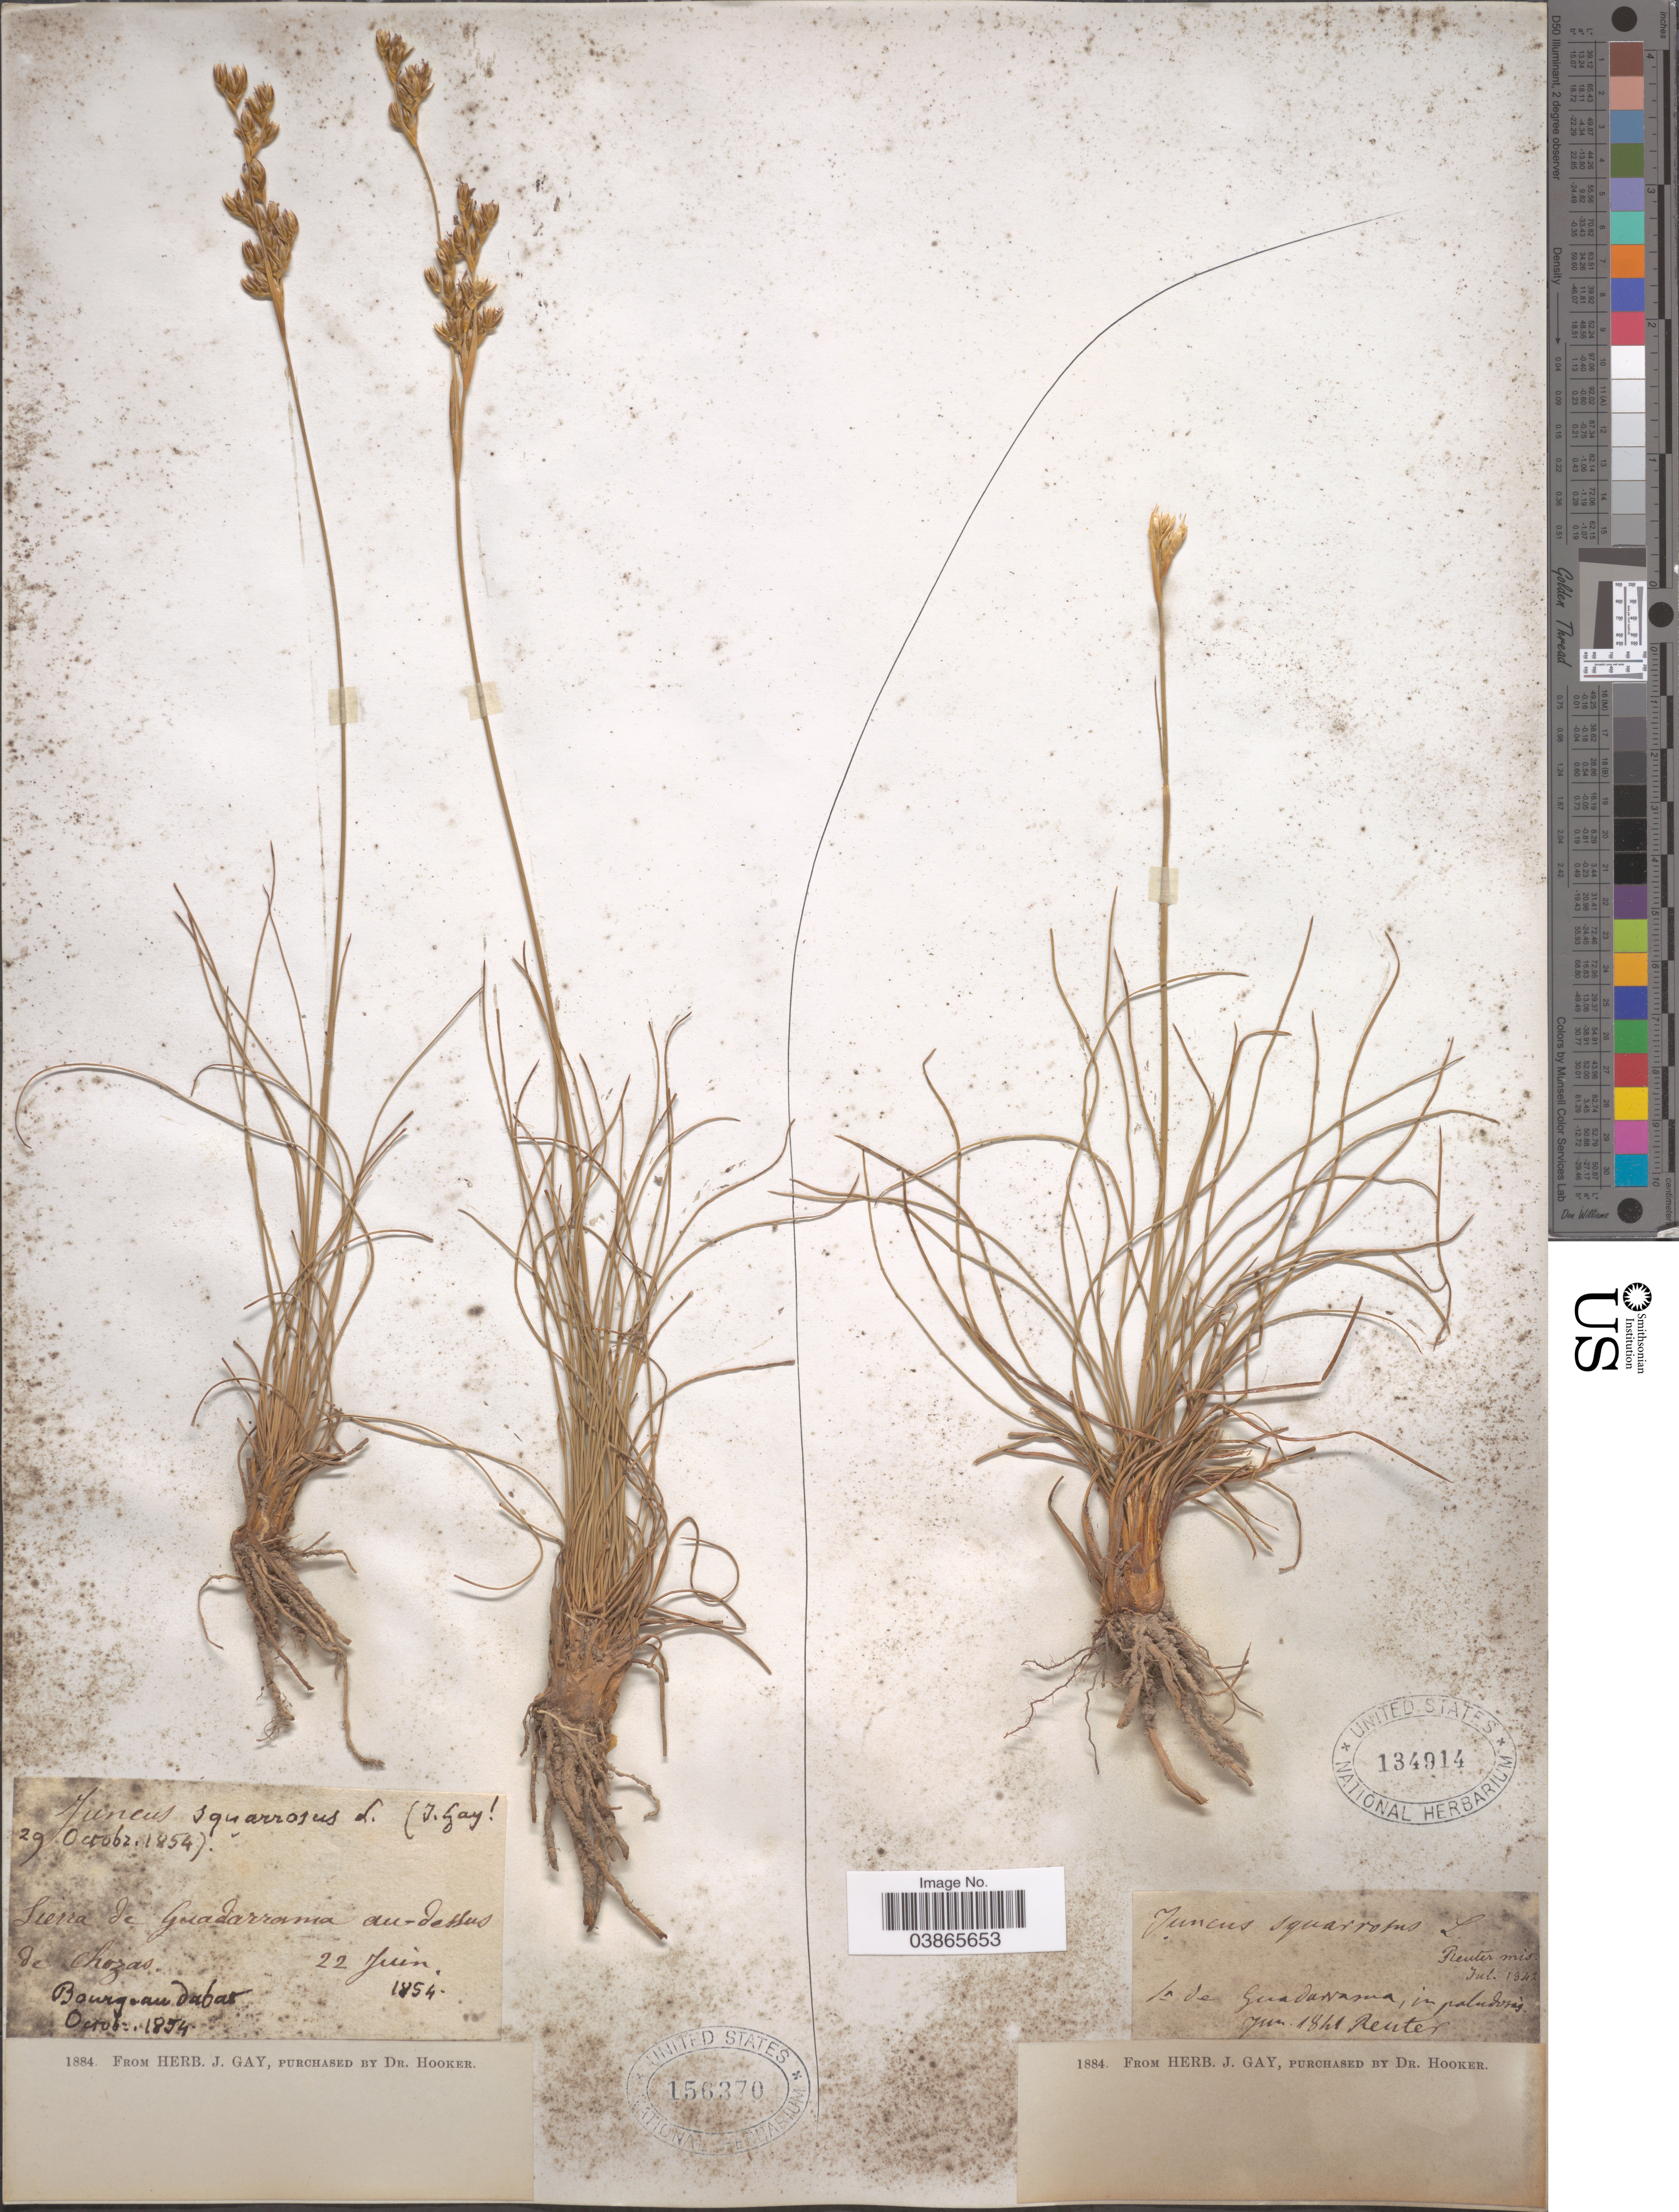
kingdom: Plantae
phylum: Tracheophyta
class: Liliopsida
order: Poales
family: Juncaceae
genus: Juncus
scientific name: Juncus squarrosus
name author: L.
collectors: -. Bourgeau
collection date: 1854-06-22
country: Spain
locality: Sierra de Guadarrama au-dessus de chozas.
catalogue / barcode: US 156370